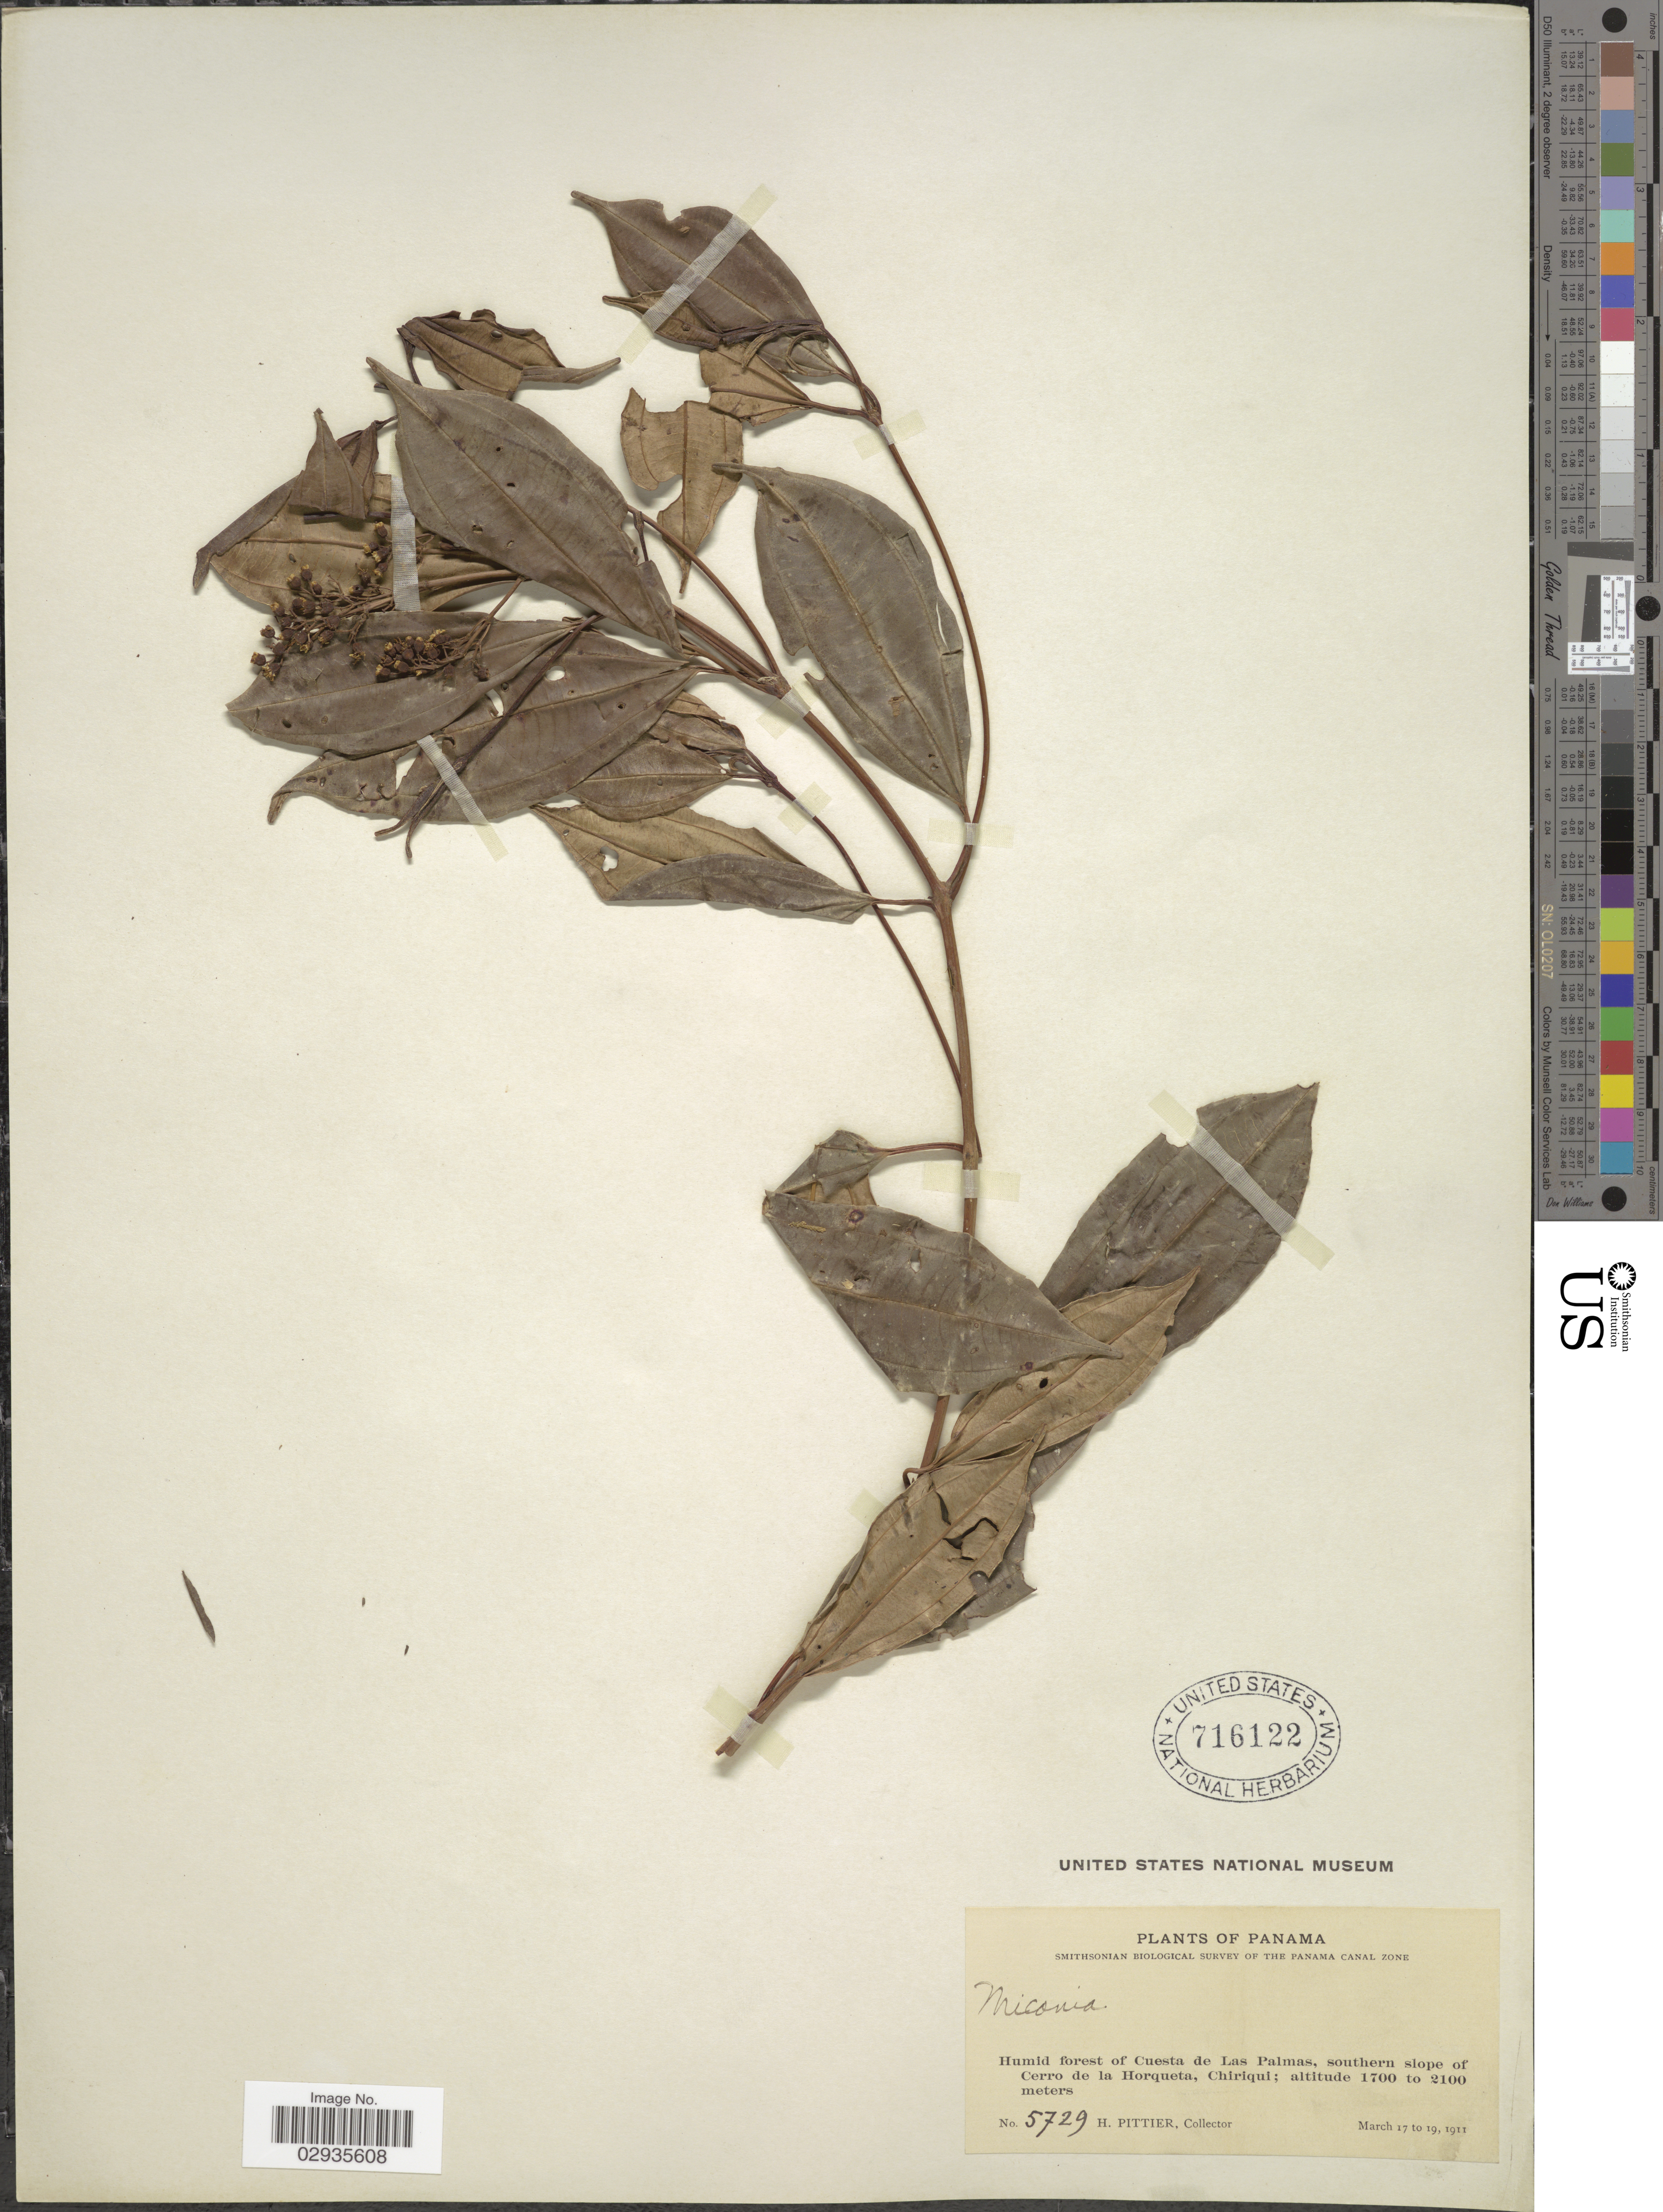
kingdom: Plantae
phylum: Tracheophyta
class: Magnoliopsida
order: Myrtales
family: Melastomataceae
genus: Miconia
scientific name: Miconia sp.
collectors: H. F. Pittier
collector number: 5729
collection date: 1911-03-17/1911-03-19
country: Panama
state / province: Chiriqui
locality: Cuesta de Las Palmas, southern slope of Cerro de la Horqueta.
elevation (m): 1700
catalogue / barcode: US 716122